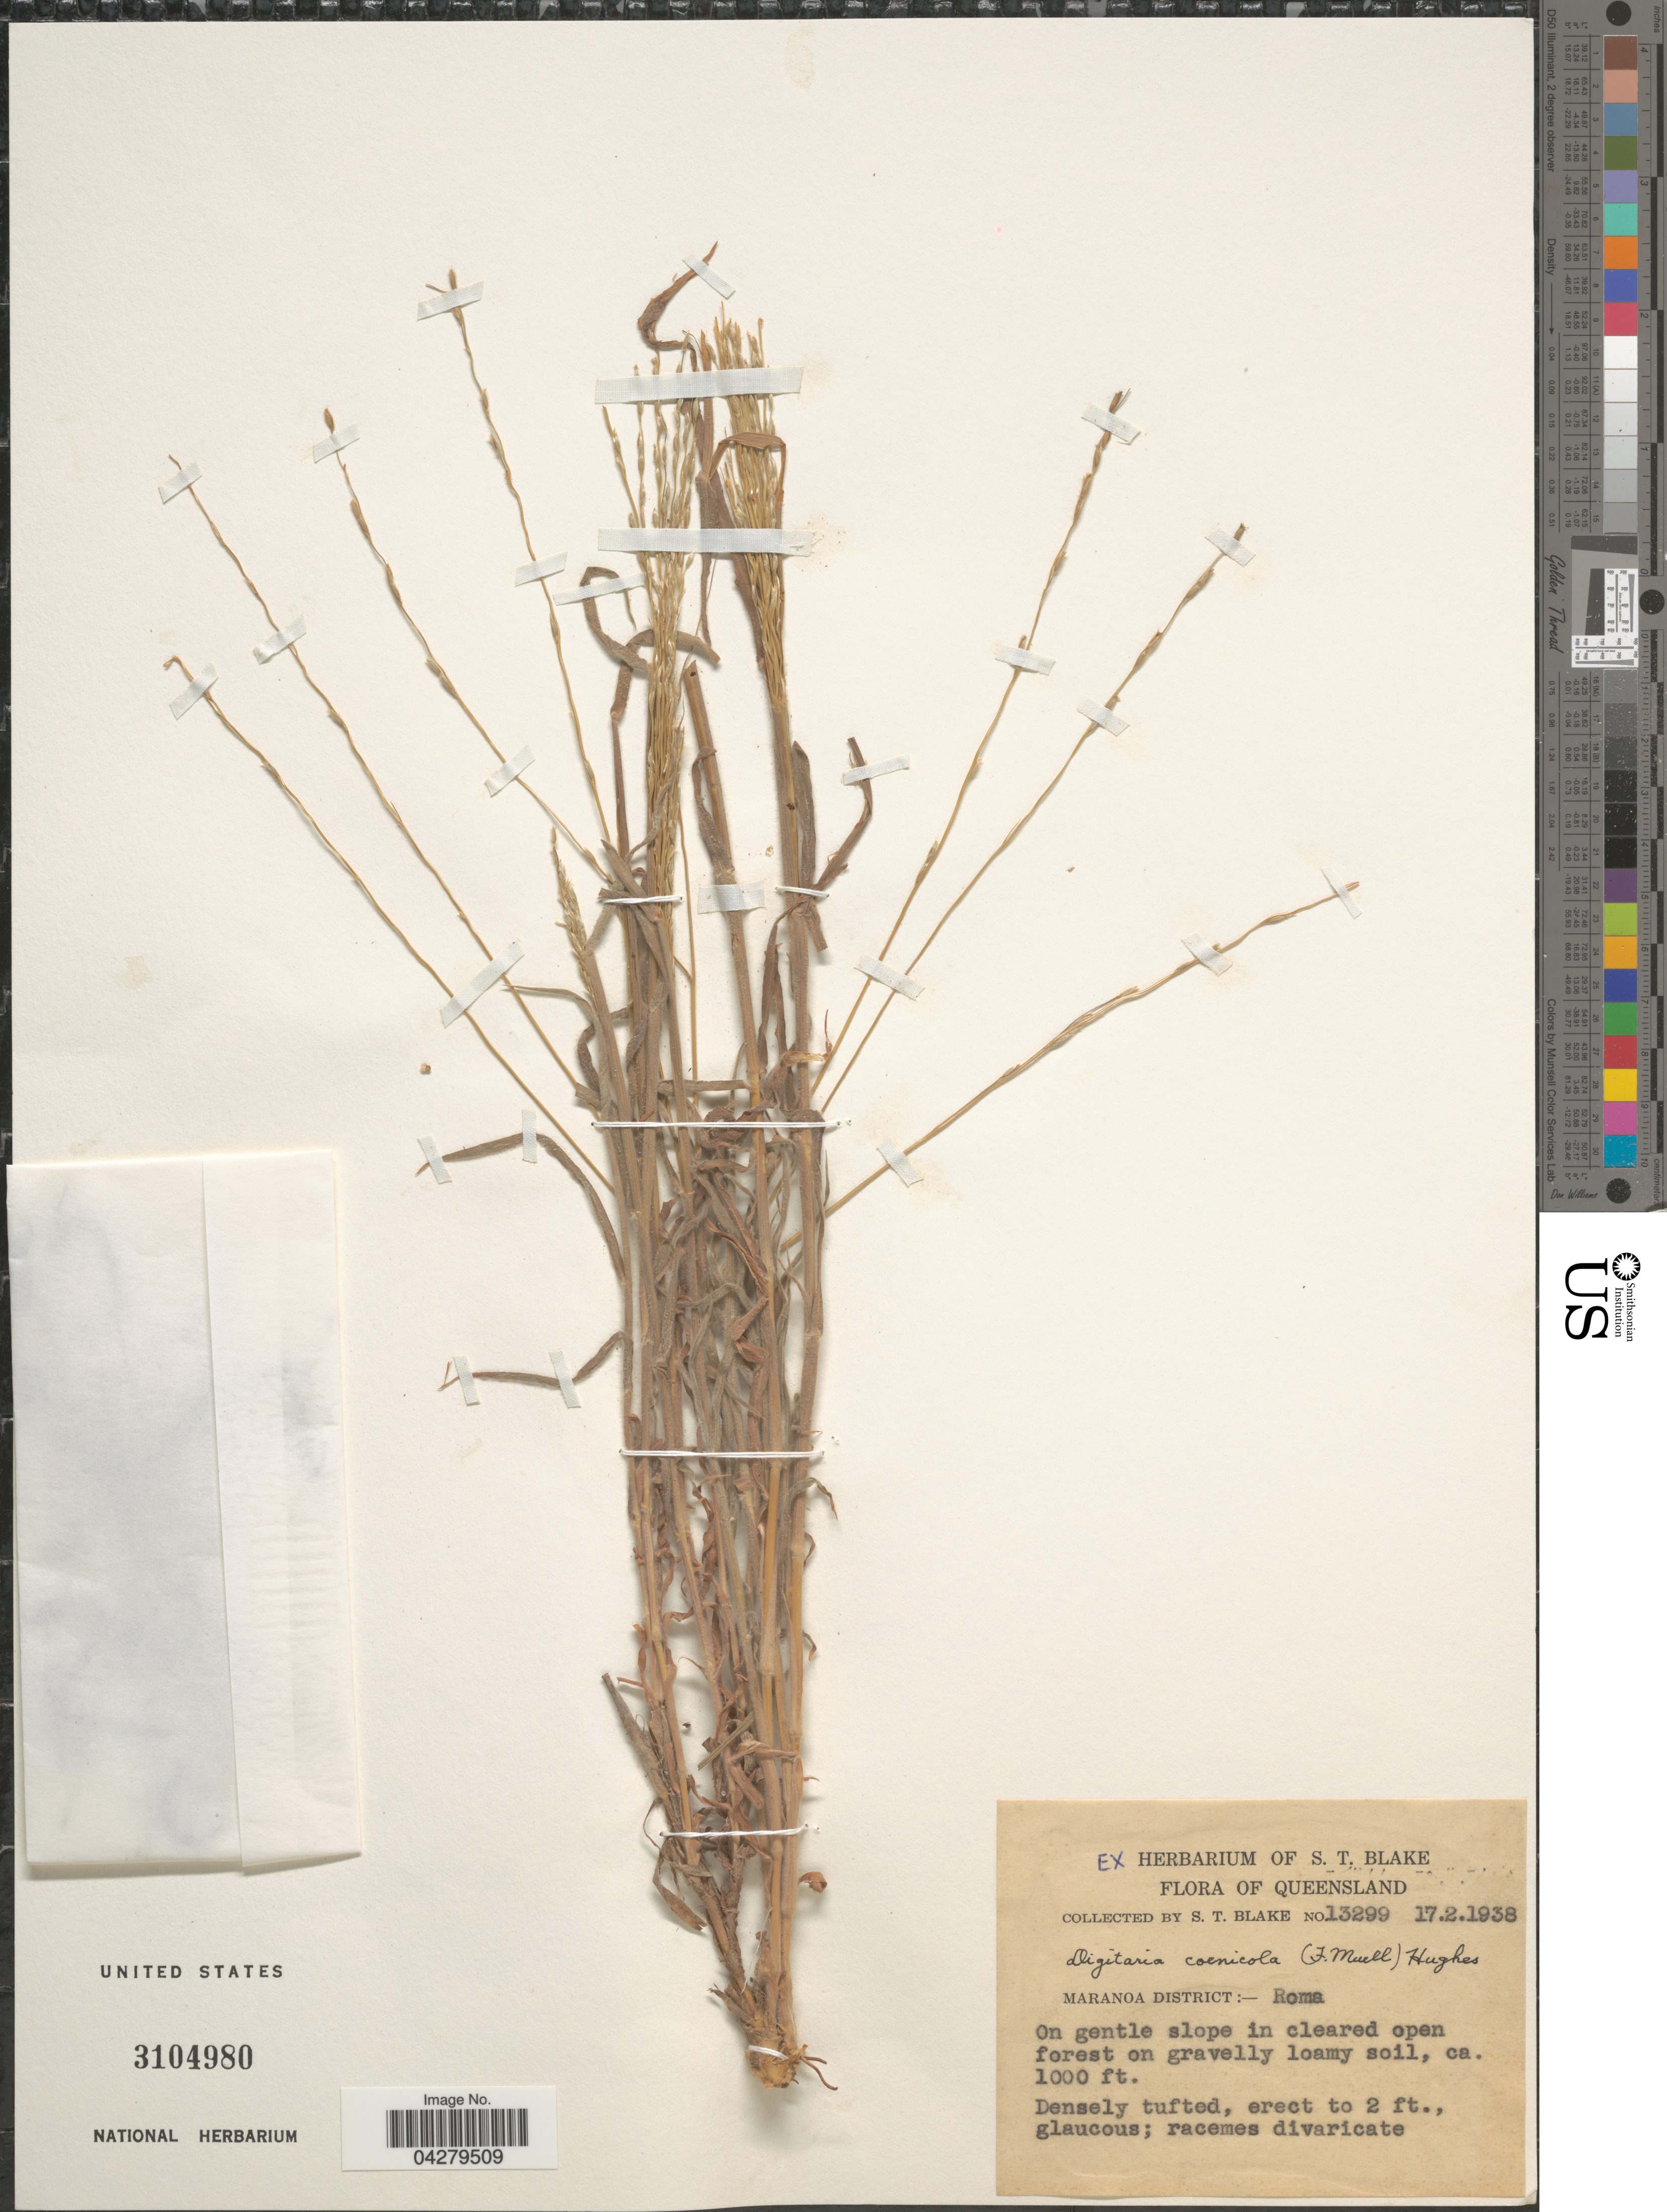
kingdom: Plantae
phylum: Tracheophyta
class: Liliopsida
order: Poales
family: Poaceae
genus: Digitaria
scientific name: Digitaria coenicola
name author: (F. Muell.) Hughes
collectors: S. T. Blake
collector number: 13299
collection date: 1938-02-17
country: Australia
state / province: Queensland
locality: Maranoa District: - Roma.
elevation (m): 305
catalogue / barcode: US 3104980